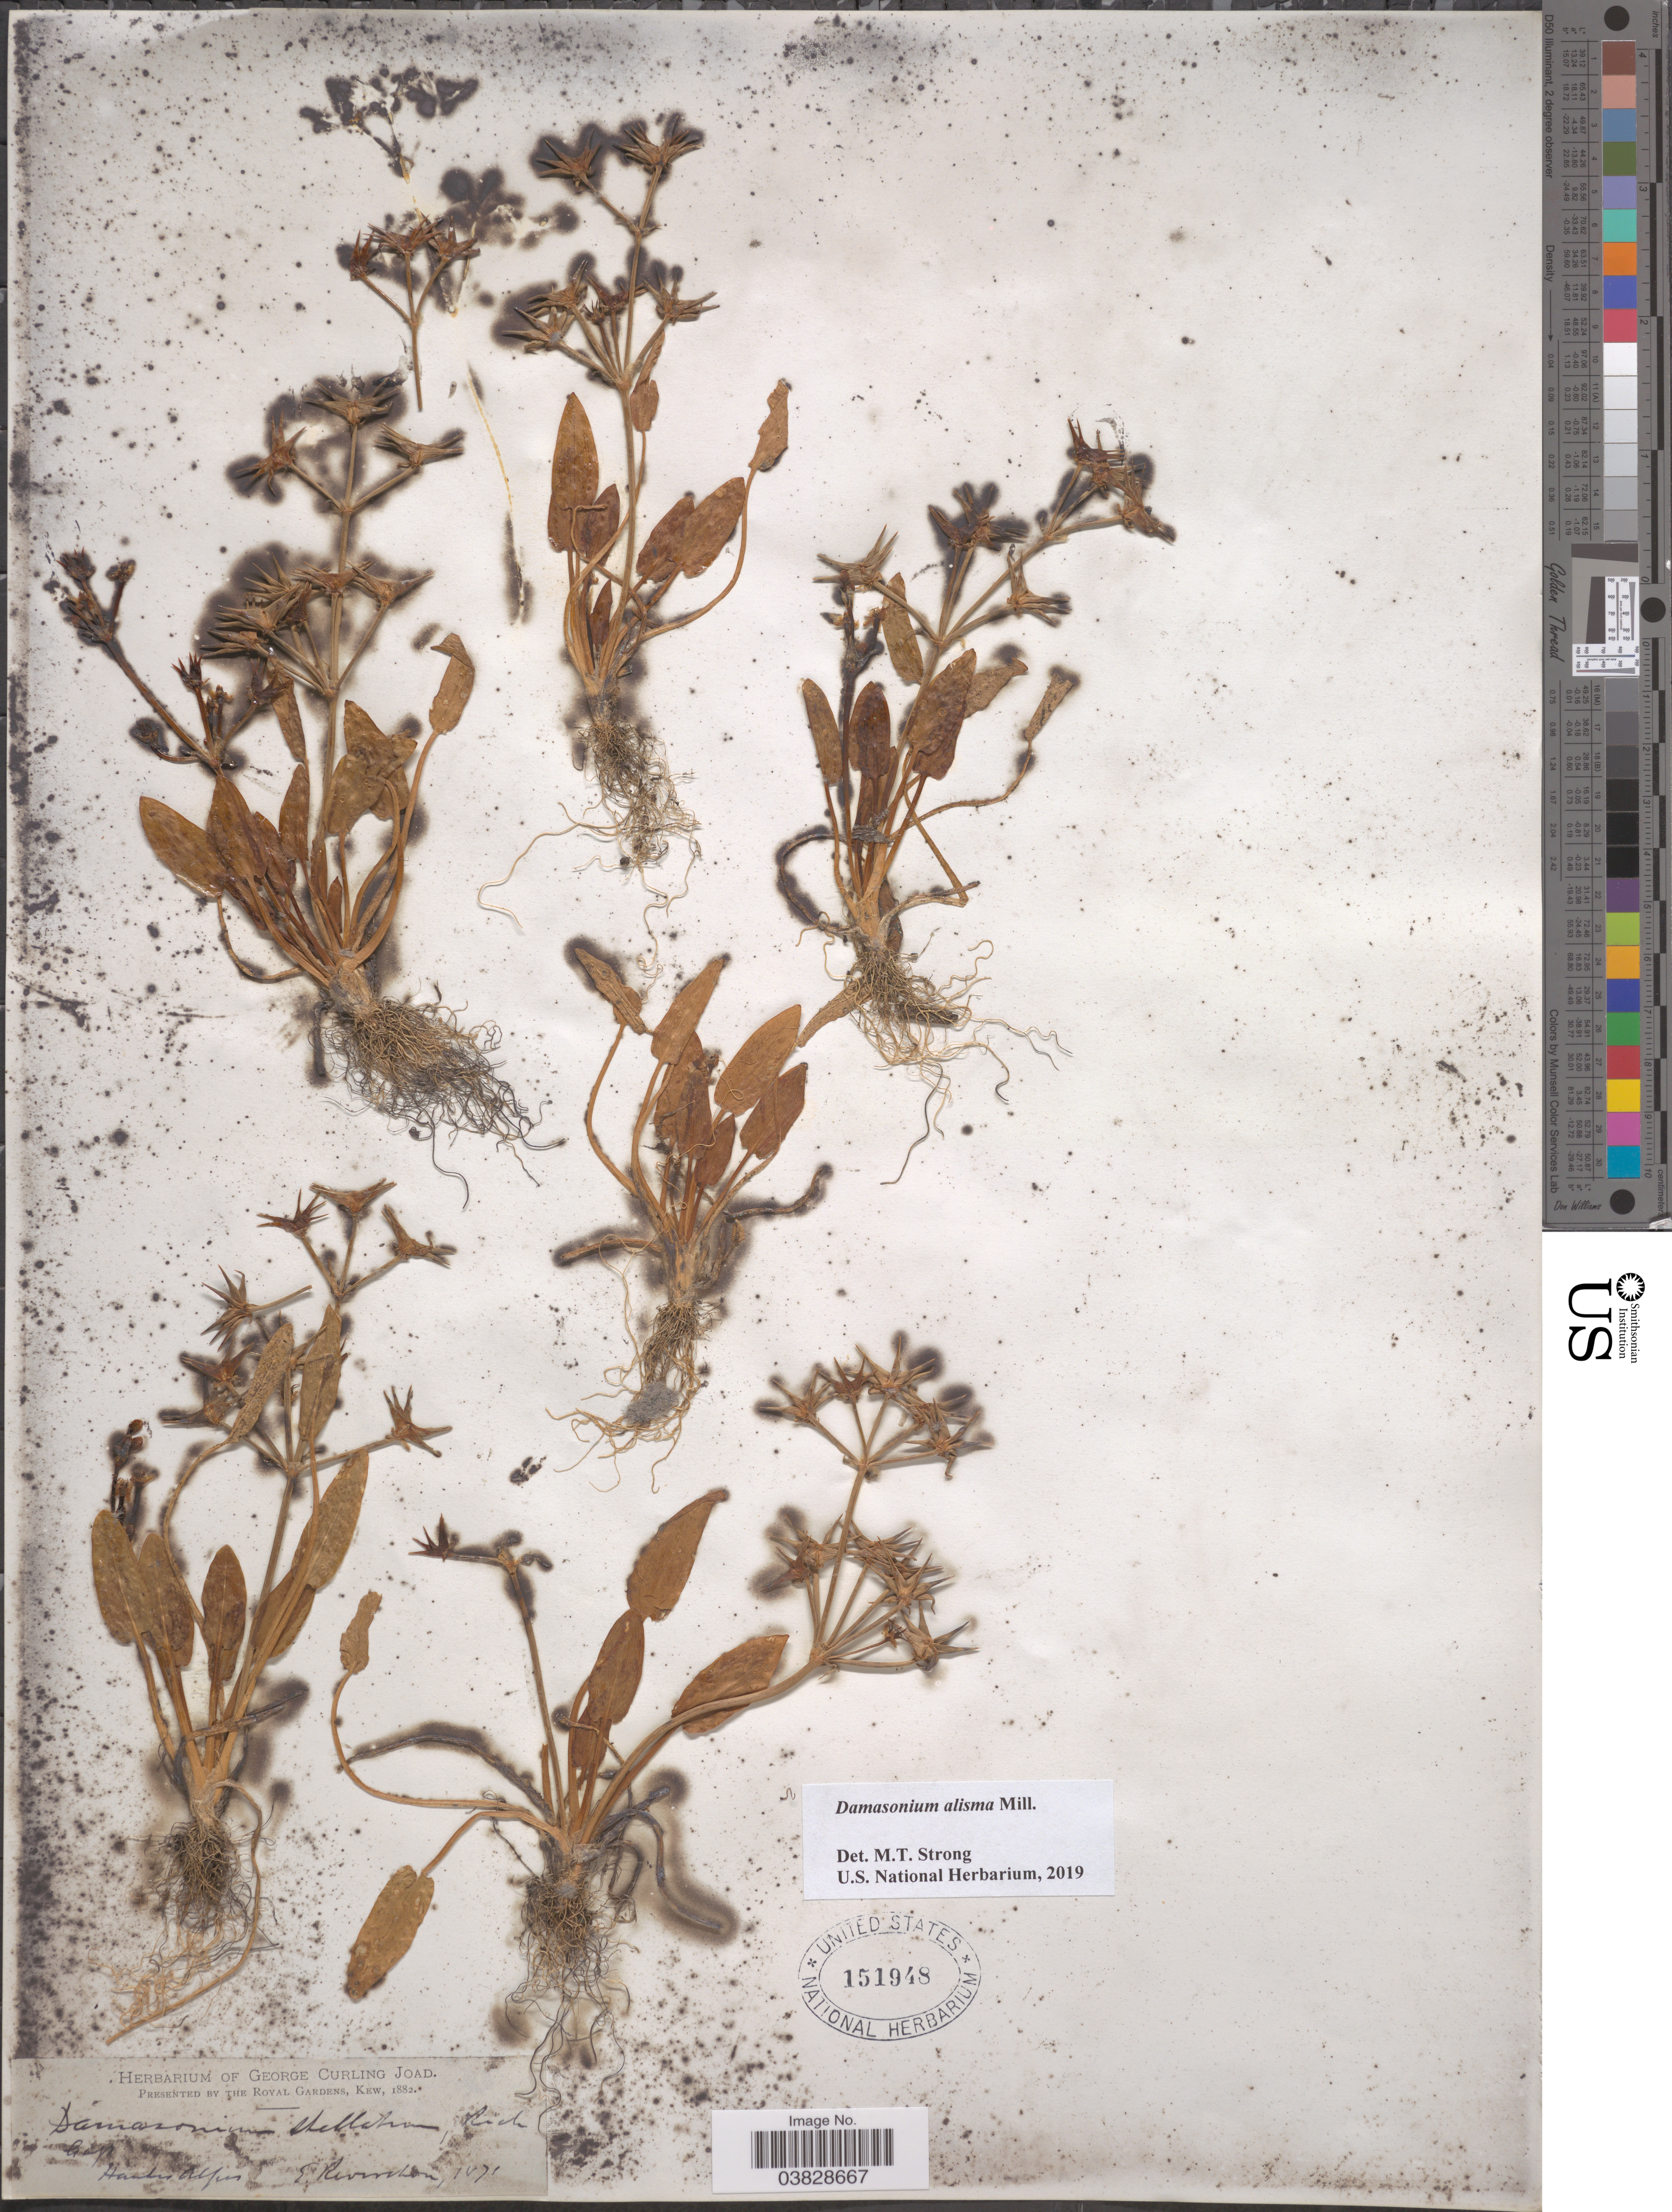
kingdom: Plantae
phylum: Tracheophyta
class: Liliopsida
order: Alismatales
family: Alismataceae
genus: Damasonium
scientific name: Damasonium alisma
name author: Mill.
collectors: E. Reverchon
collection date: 1871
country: France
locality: Hautes Alpes.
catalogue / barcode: US 151948